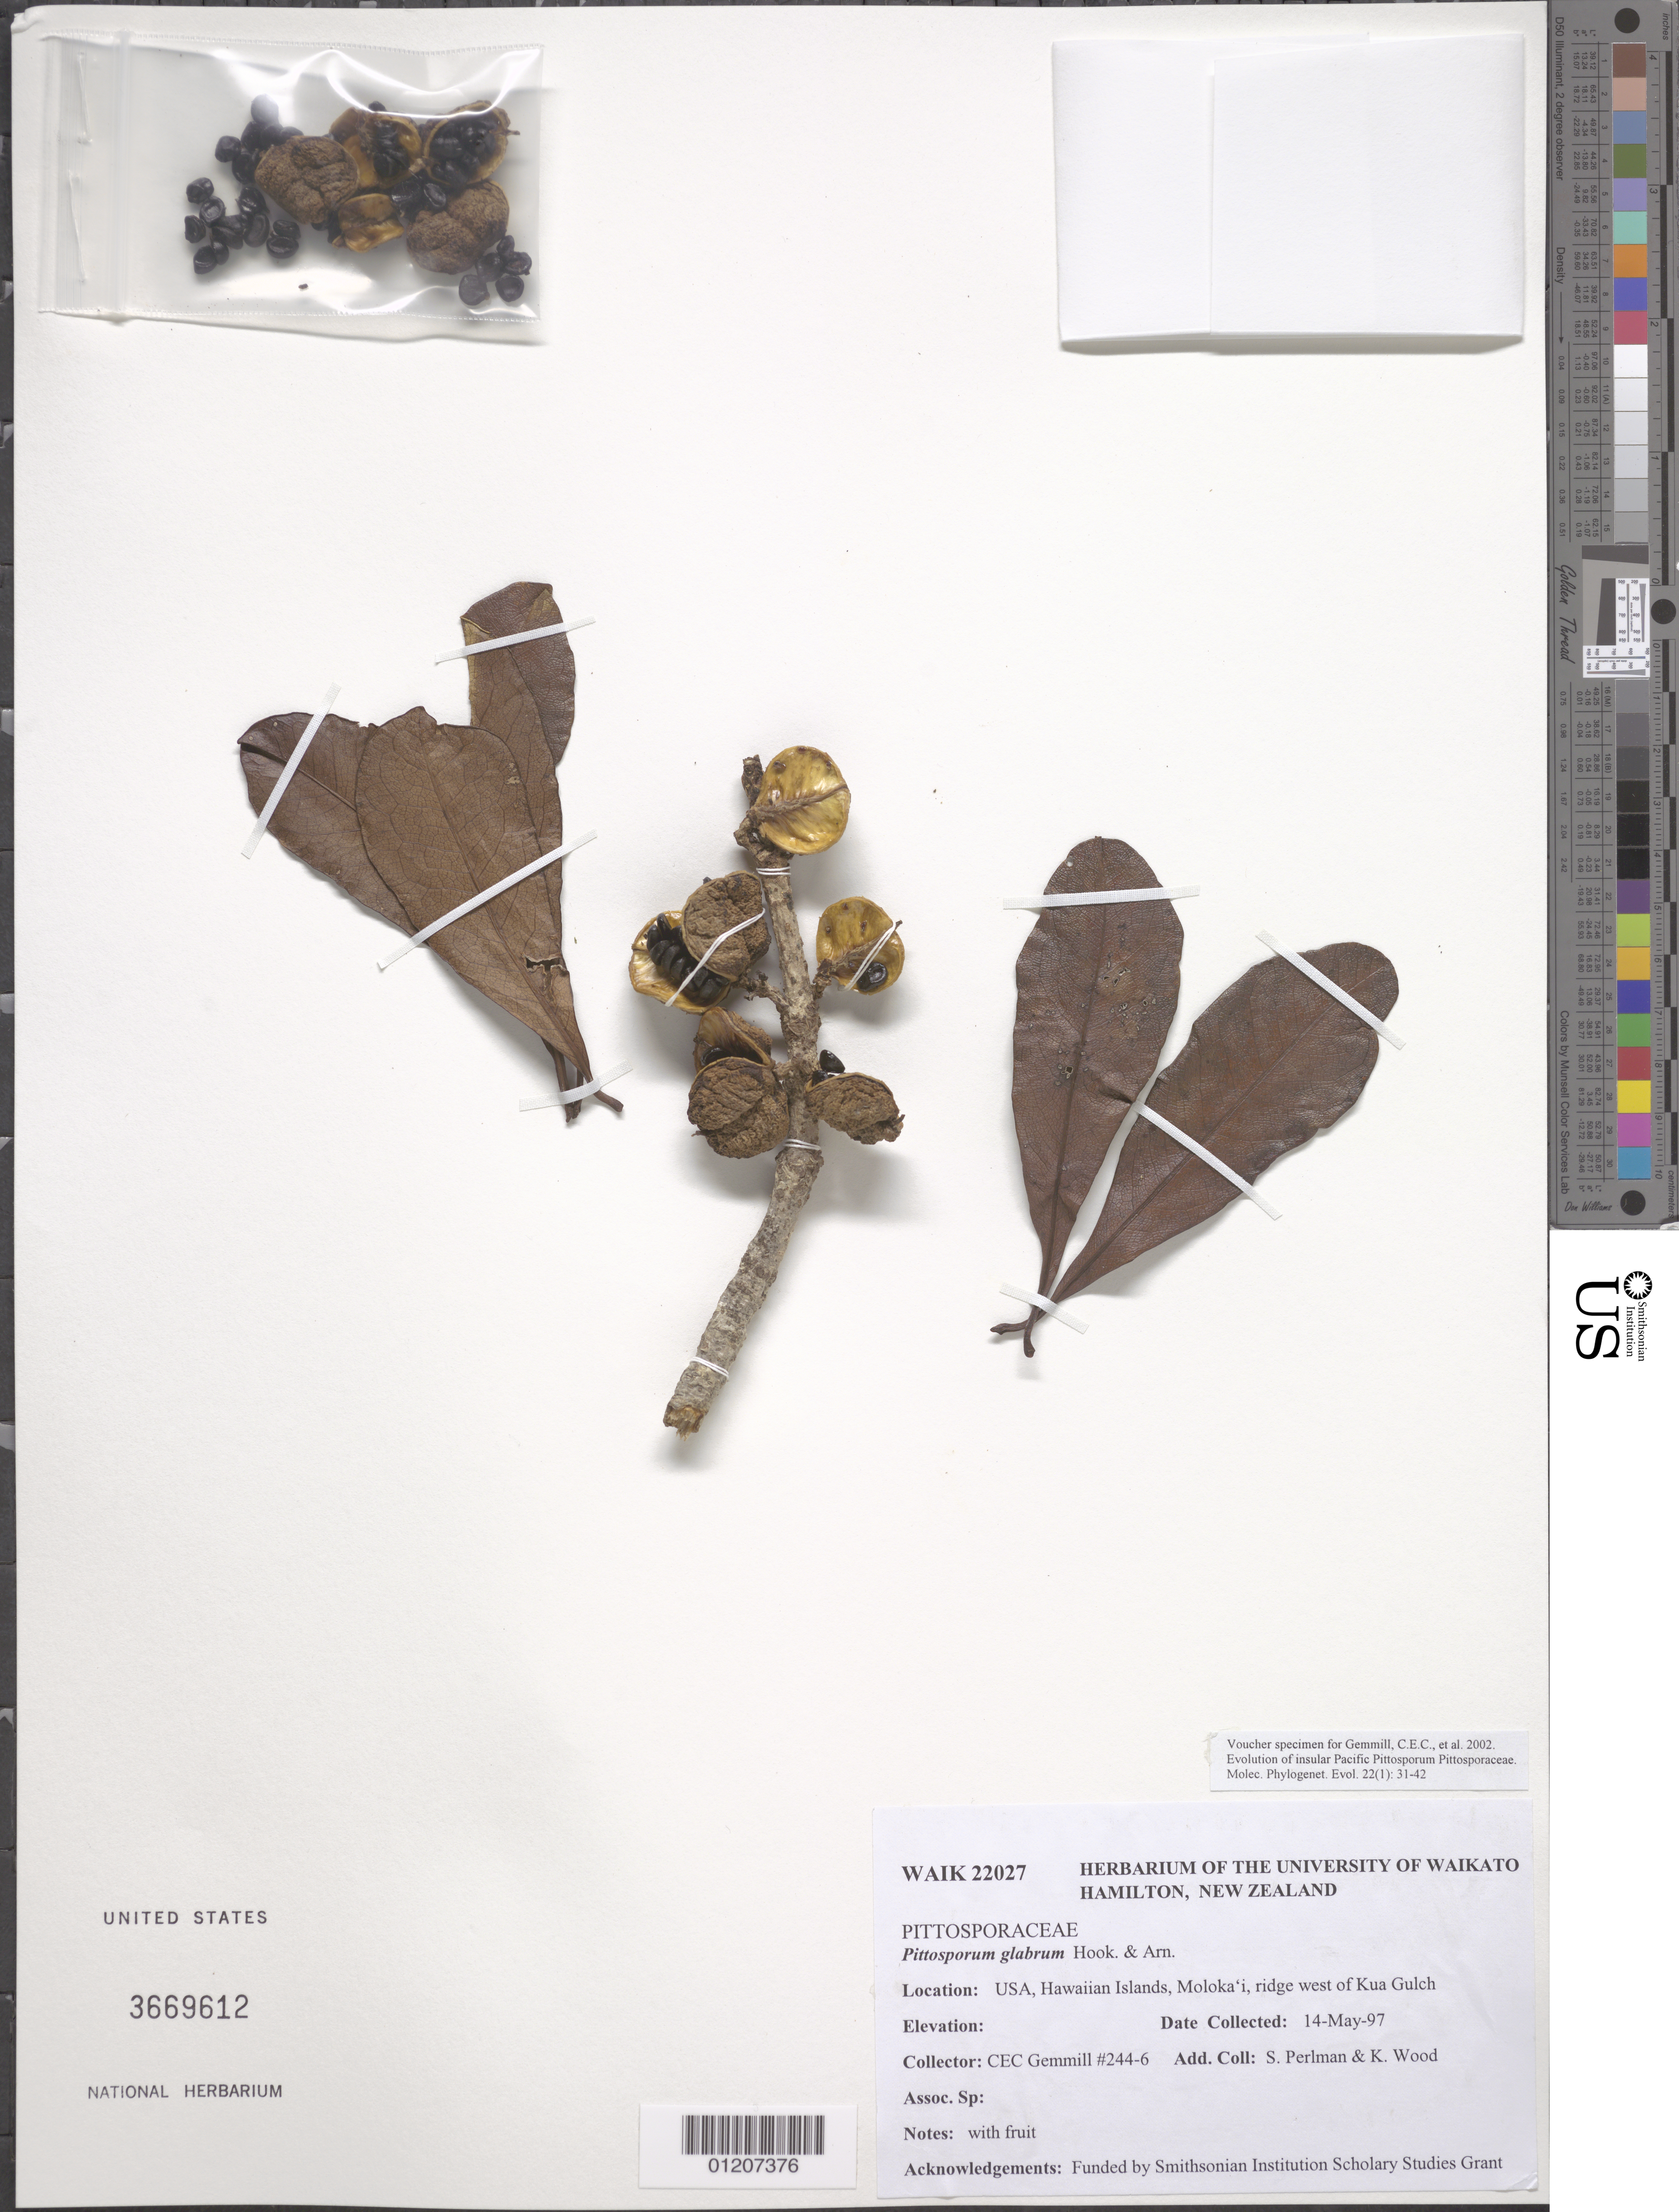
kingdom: Plantae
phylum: Tracheophyta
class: Magnoliopsida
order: Apiales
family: Pittosporaceae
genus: Pittosporum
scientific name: Pittosporum glabrum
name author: Hook. & Arn.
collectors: C. Gemmill, S. P. Perlman & K. R. Wood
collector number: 244-6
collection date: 1997-05-14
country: United States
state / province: Hawaii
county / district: Maui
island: Moloka'i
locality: Ridge west of Kua Gulch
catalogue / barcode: US 3669612